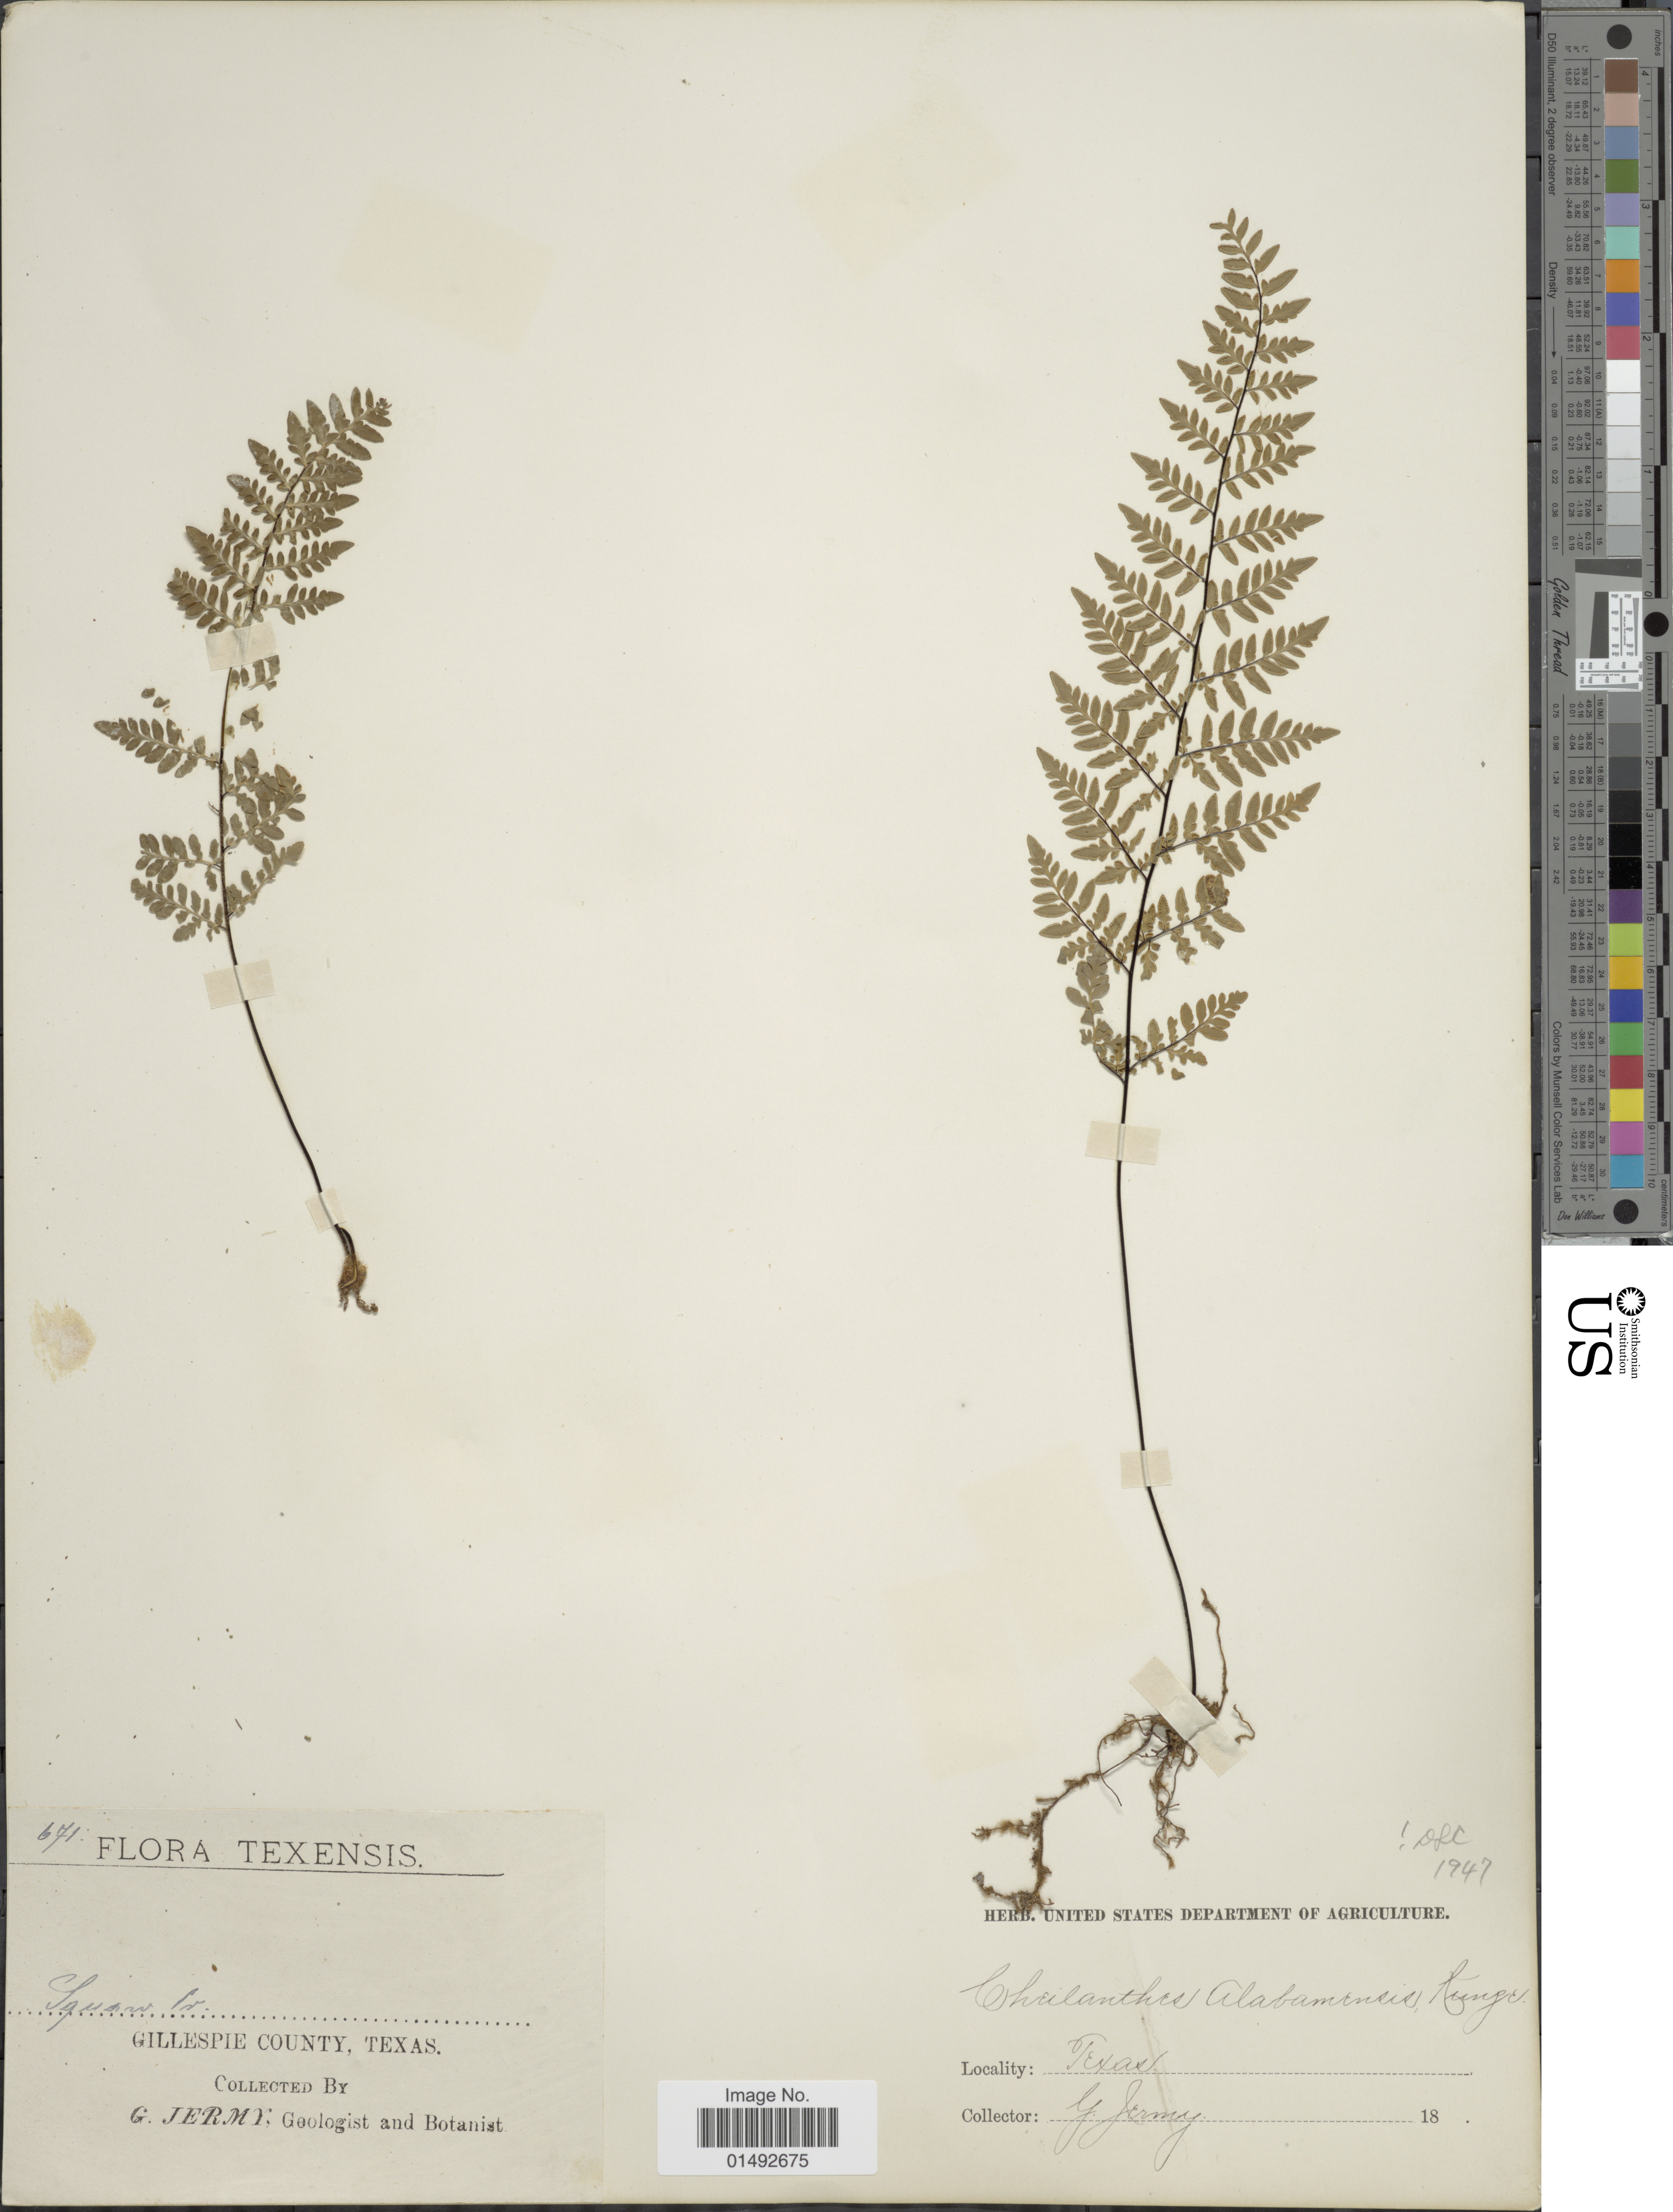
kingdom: Plantae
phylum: Tracheophyta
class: Polypodiopsida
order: Polypodiales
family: Pteridaceae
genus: Myriopteris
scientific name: Myriopteris alabamensis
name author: (Buckley) Grusz & Windham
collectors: G. Jermy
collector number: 671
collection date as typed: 18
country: United States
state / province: Texas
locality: Gillespie County